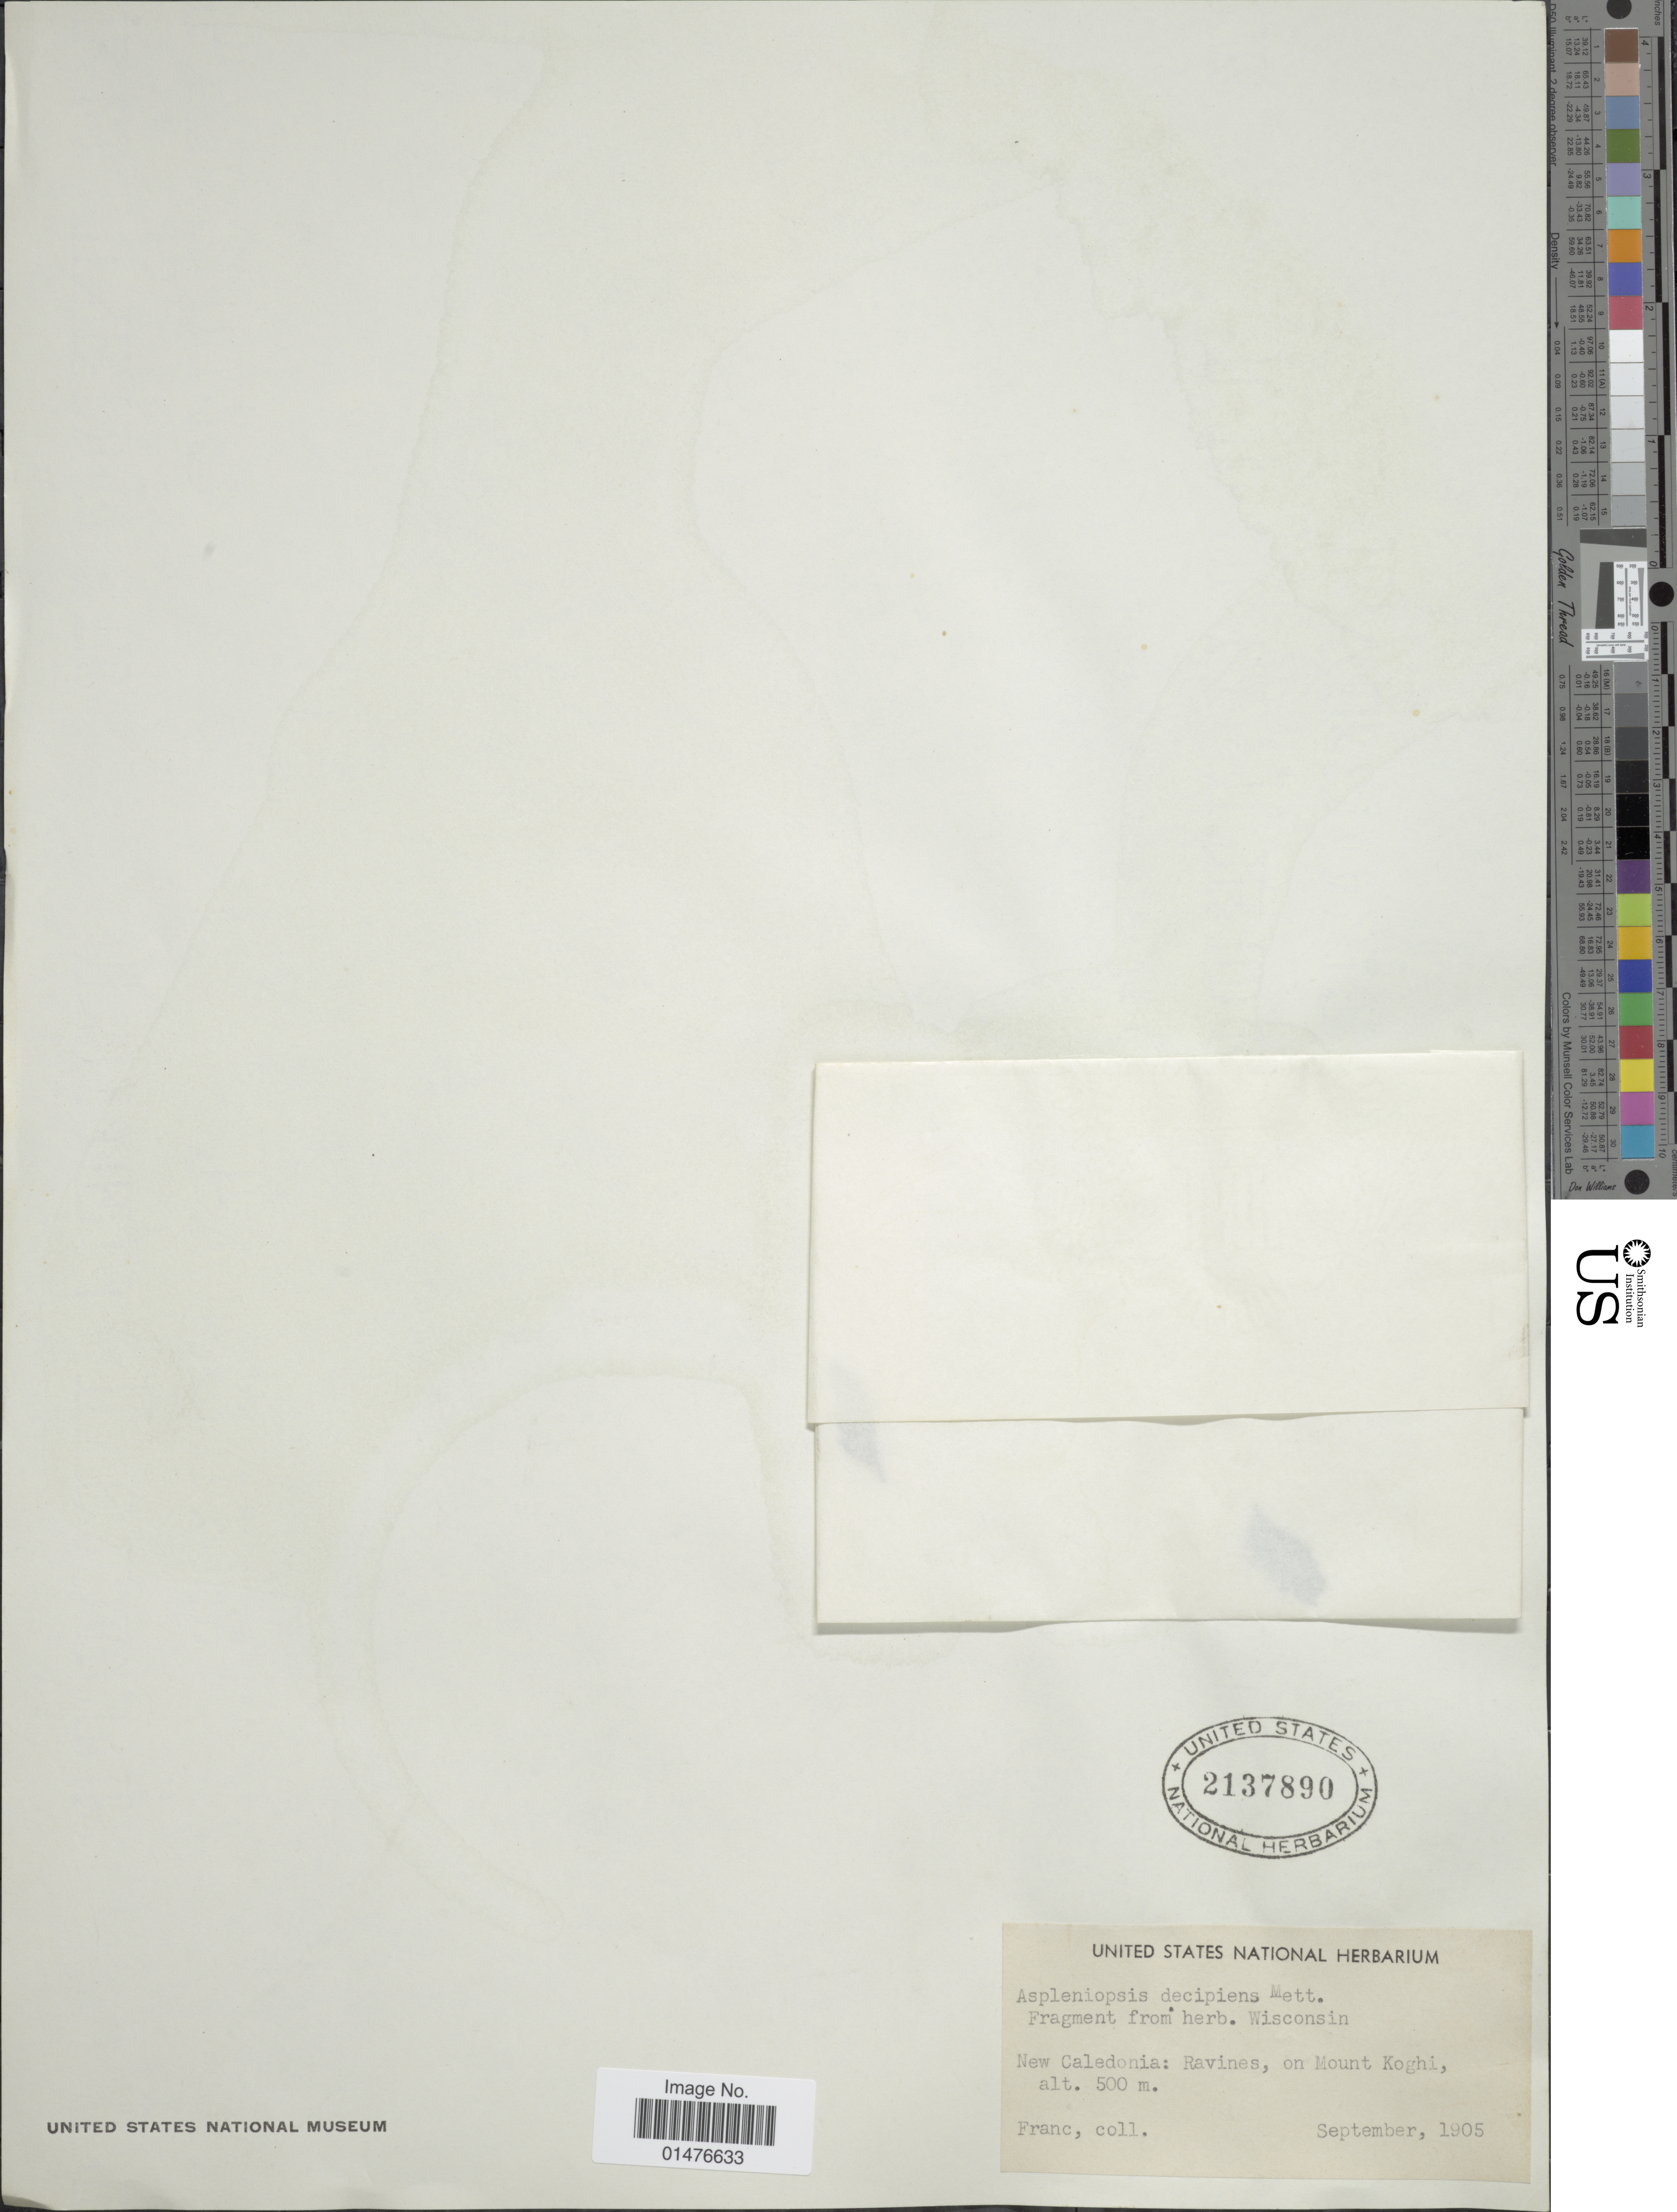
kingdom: Plantae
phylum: Tracheophyta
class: Polypodiopsida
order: Polypodiales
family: Pteridaceae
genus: Austrogramme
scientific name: Austrogramme decipiens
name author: (Mett.) Hennipman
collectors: Franc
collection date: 1905-09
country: New Caledonia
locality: New Caledonia: Ravines, on Mount Koghi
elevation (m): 500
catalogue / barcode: US 2137890